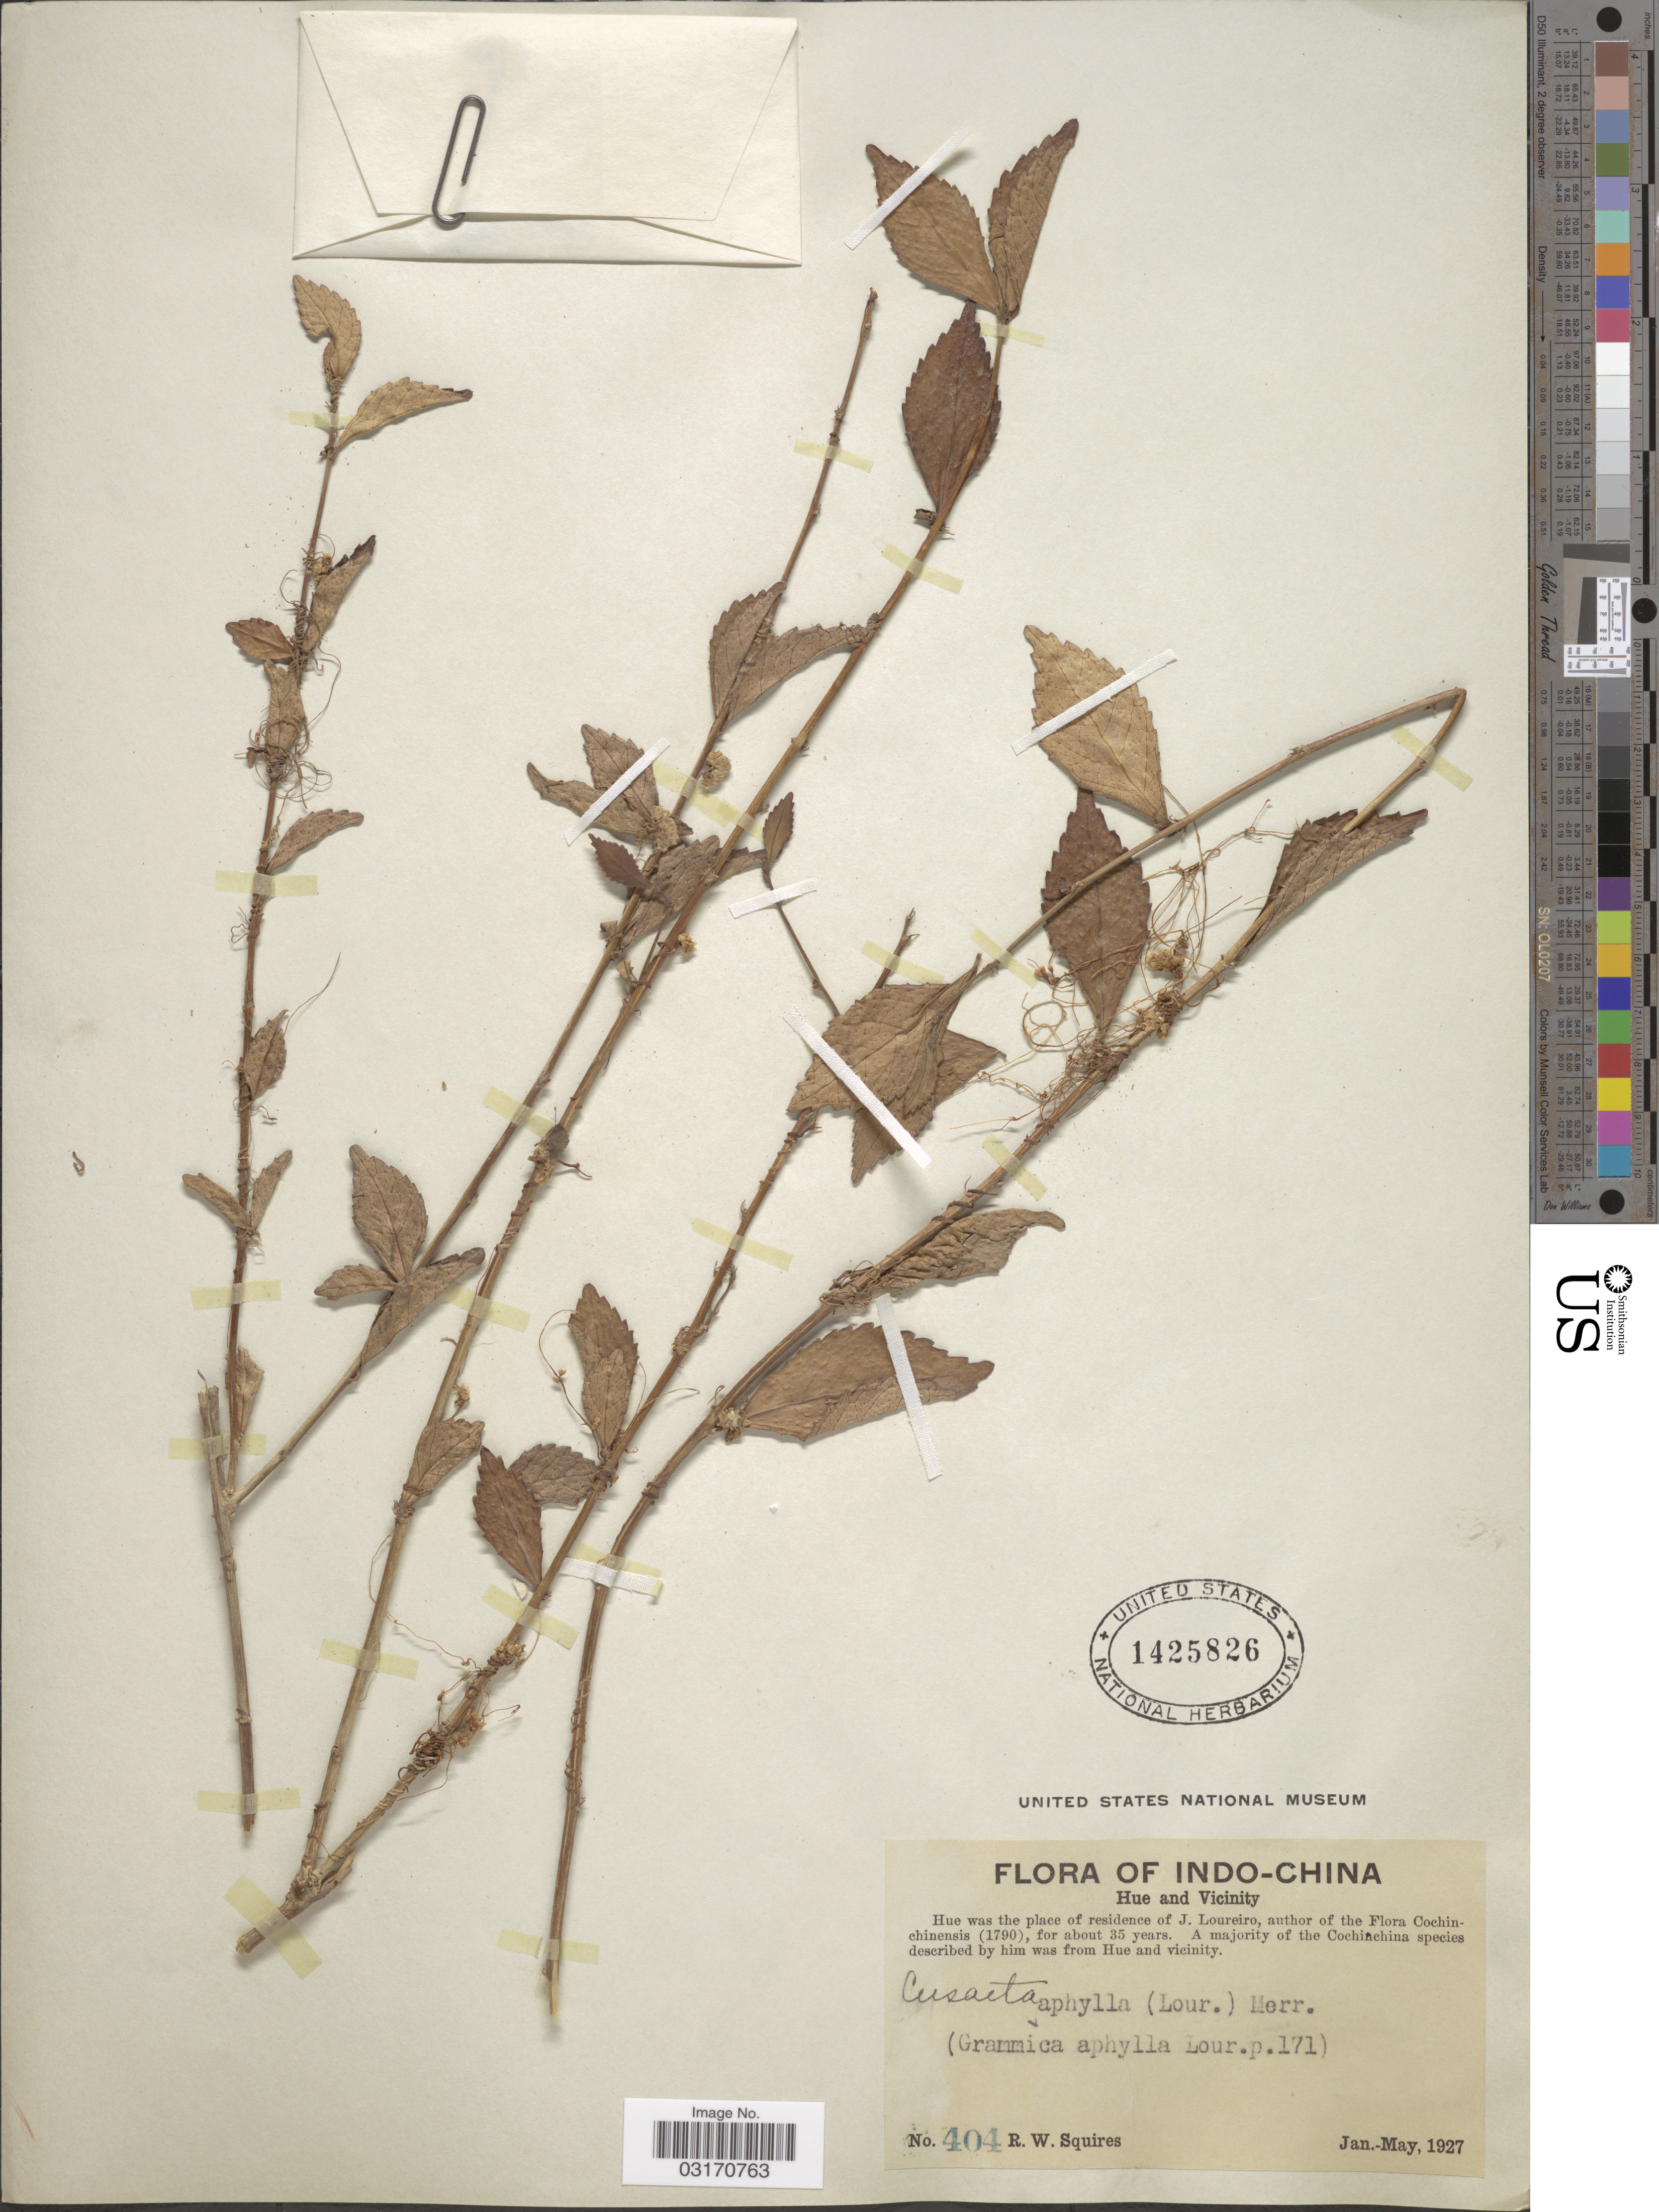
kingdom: Plantae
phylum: Tracheophyta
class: Magnoliopsida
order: Solanales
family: Convolvulaceae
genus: Cuscuta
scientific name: Cuscuta aphylla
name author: Raf.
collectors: R. Squires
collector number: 404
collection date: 1927-01/1927-05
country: Vietnam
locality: Indo-China. Hue and Vicinity.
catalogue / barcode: US 1425826